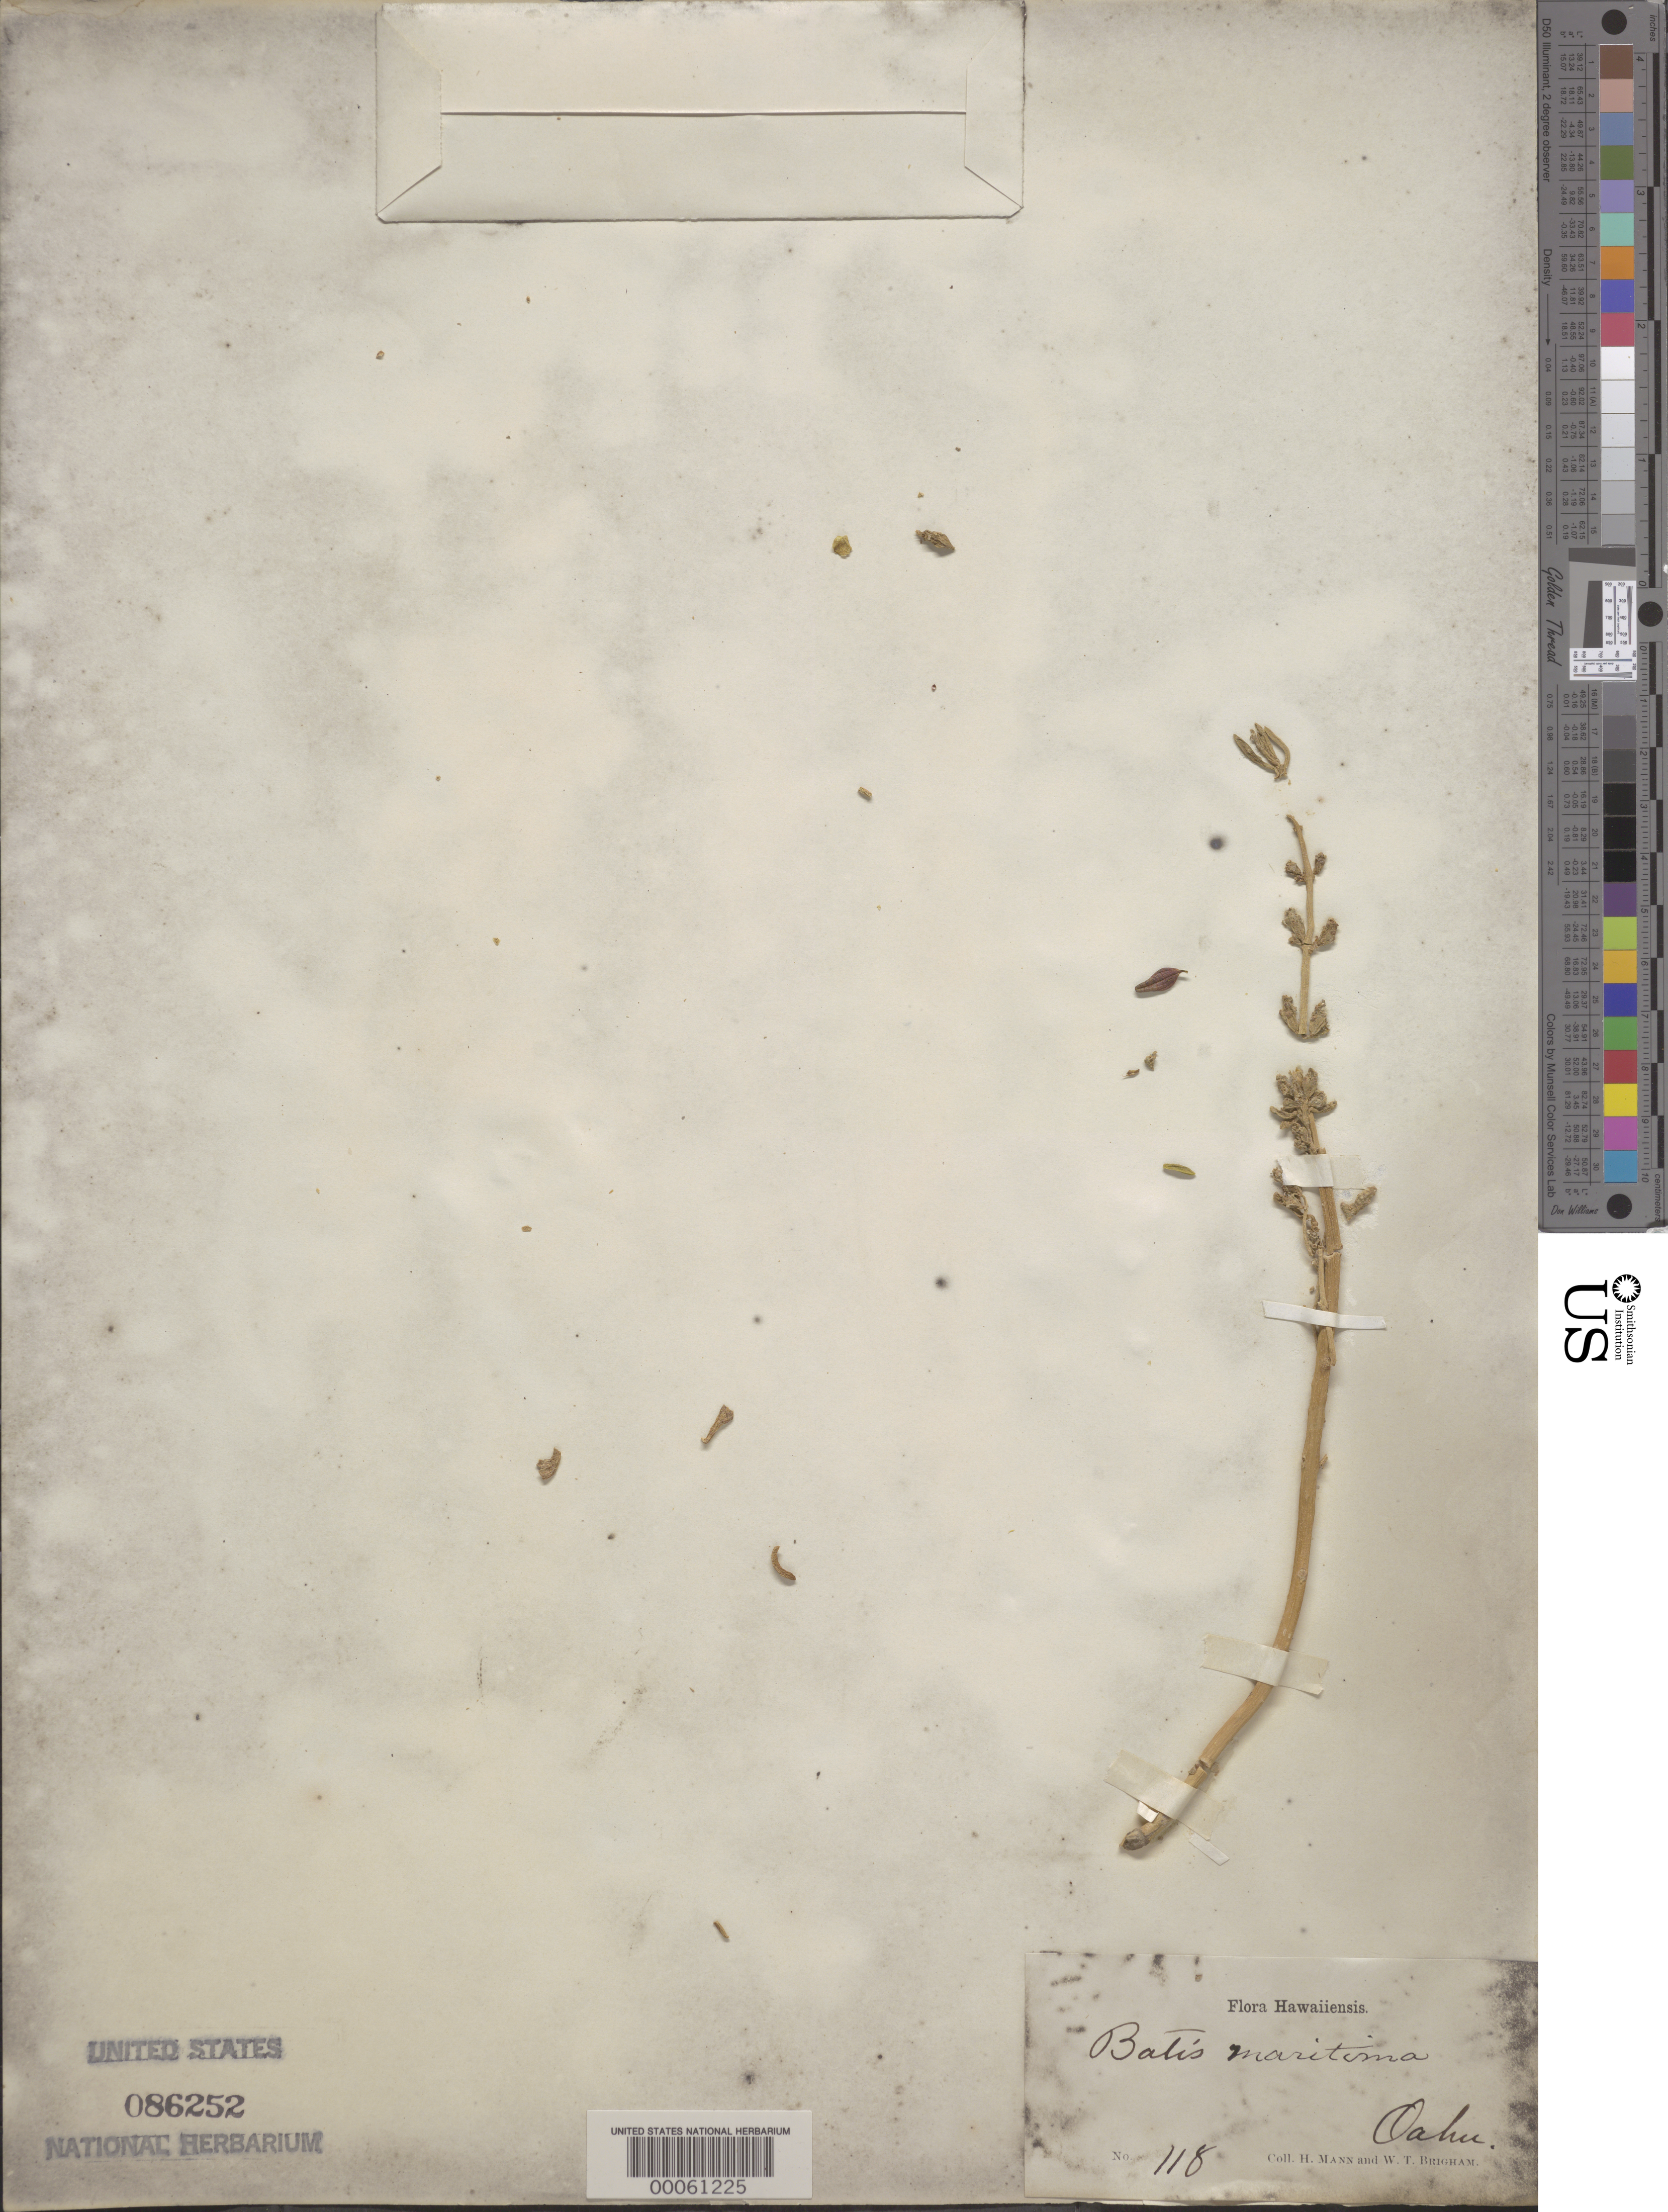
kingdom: Plantae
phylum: Tracheophyta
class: Magnoliopsida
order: Brassicales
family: Bataceae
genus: Batis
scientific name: Batis maritima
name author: L.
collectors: H. Mann & W. T. Brigham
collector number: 118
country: United States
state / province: Hawaii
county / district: Honolulu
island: Oahu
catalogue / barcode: US 86252